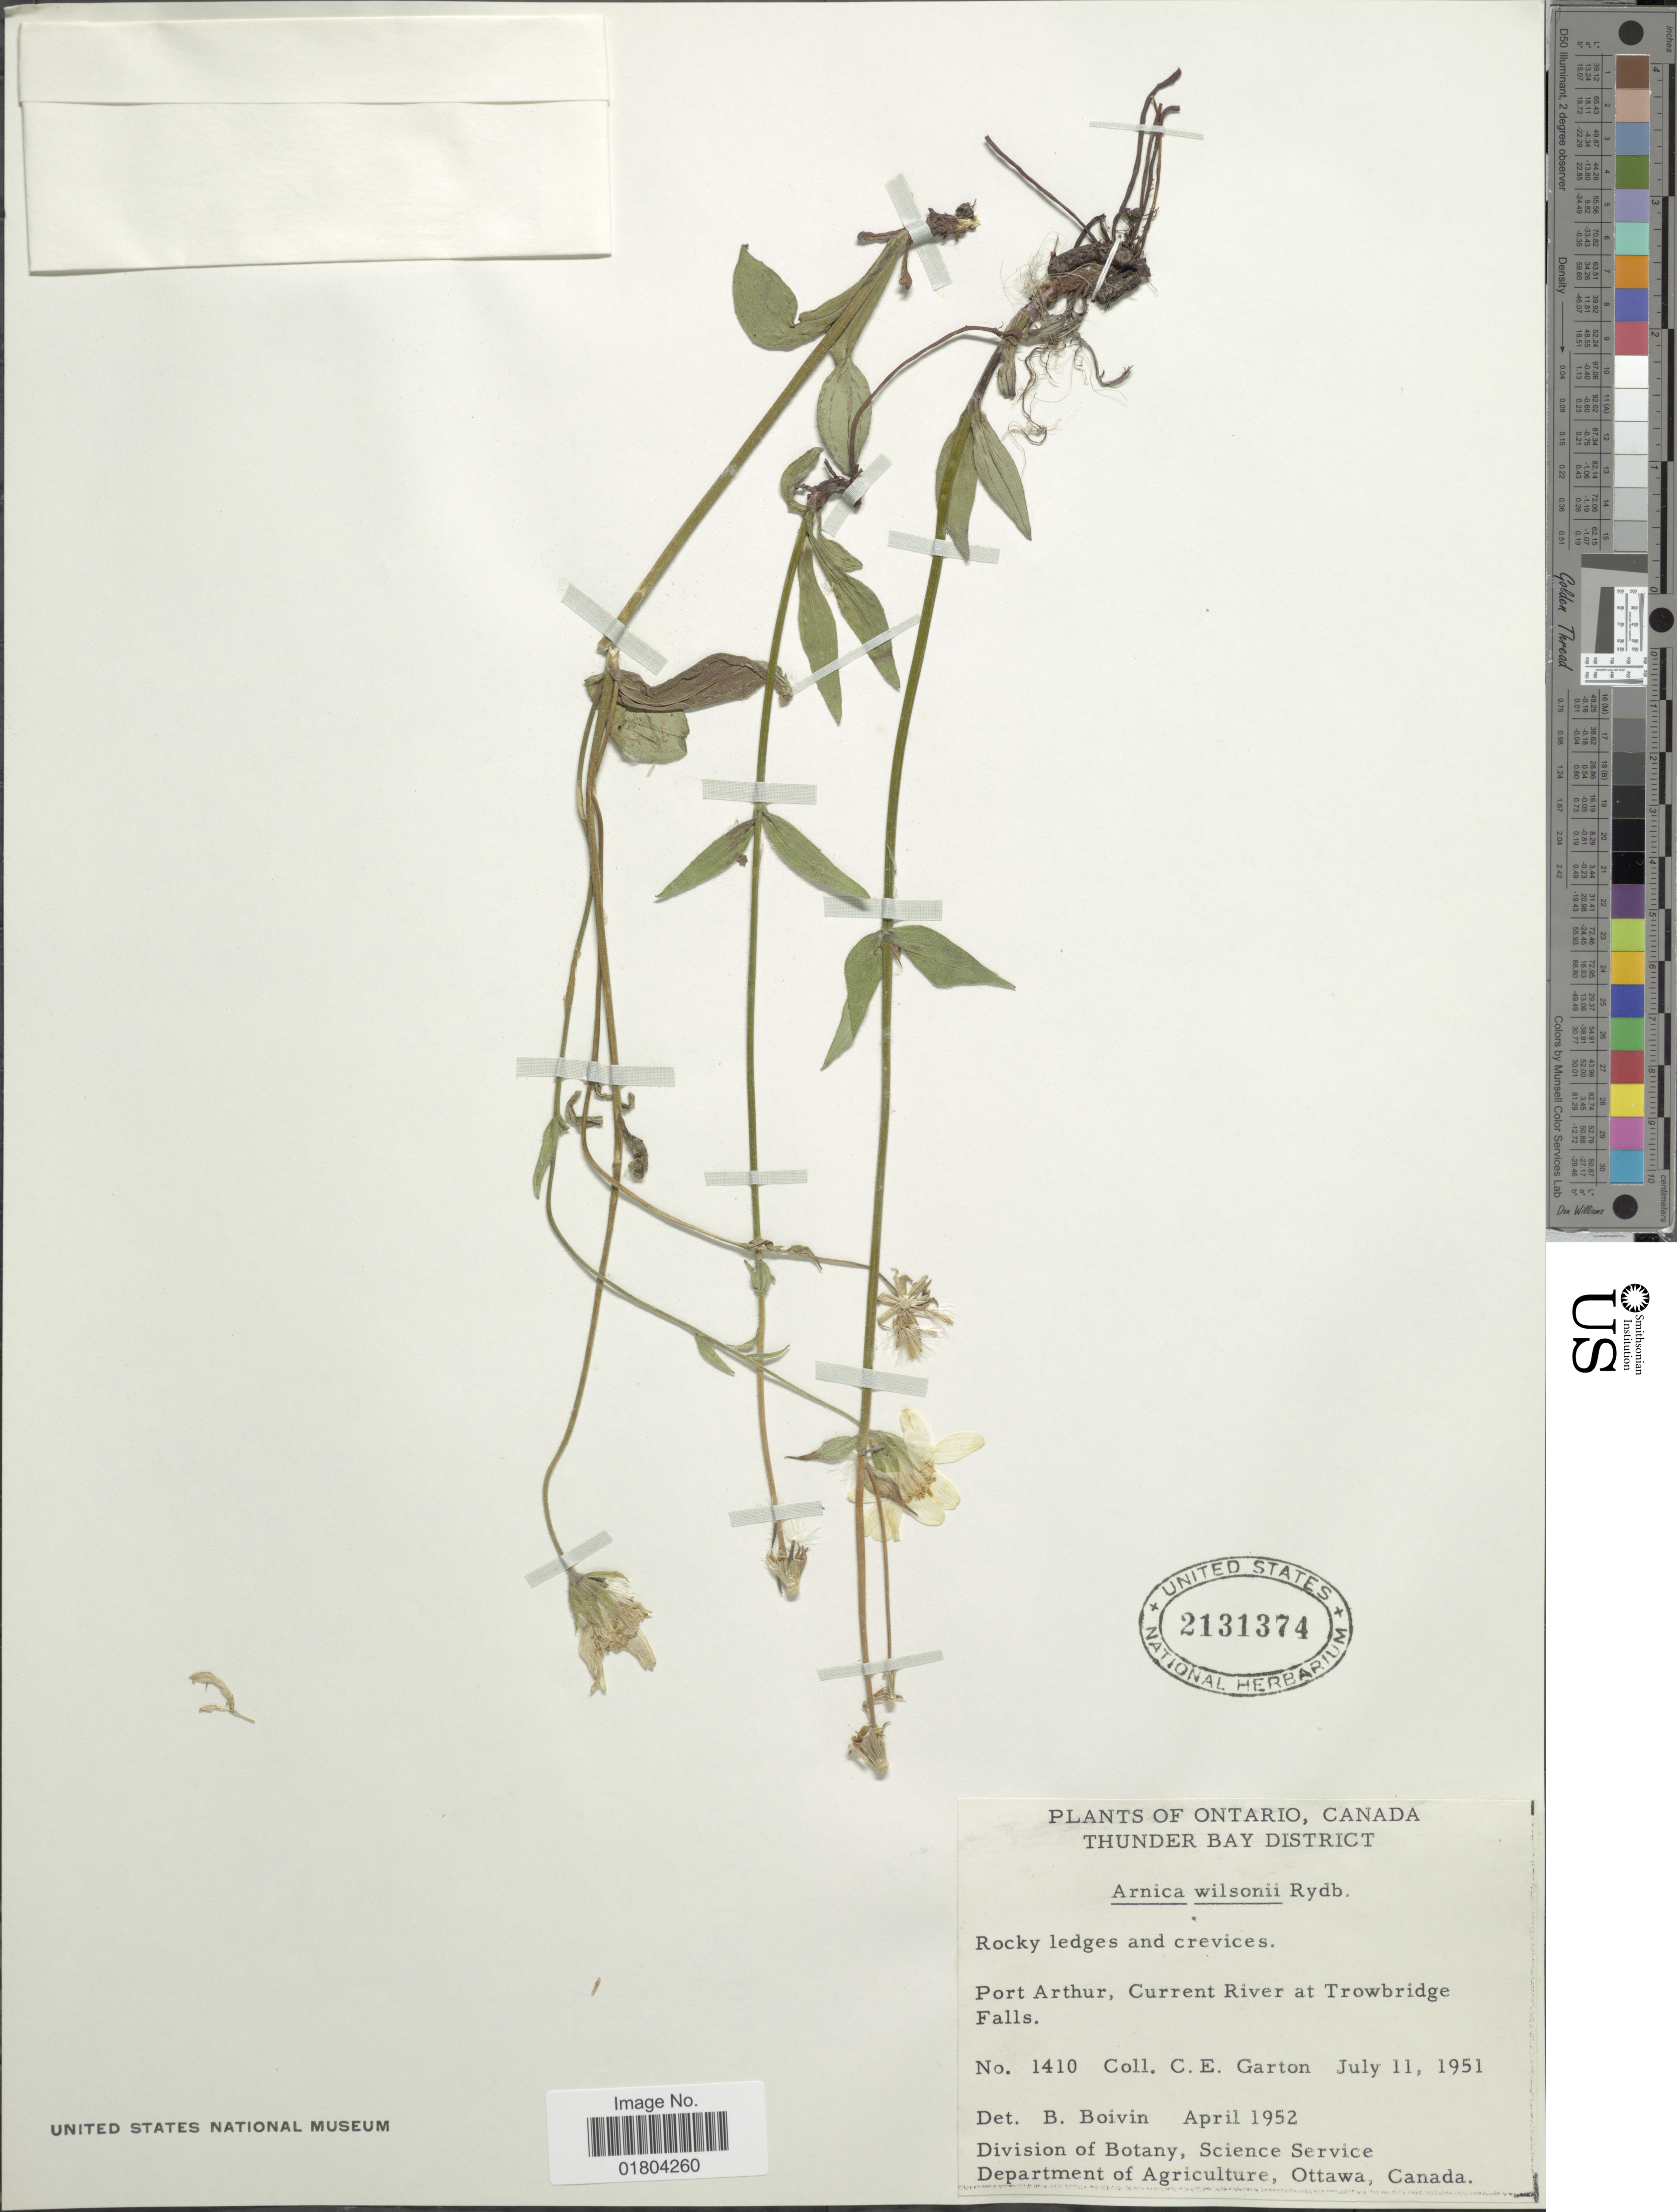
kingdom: Plantae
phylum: Tracheophyta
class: Magnoliopsida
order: Asterales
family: Asteraceae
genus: Arnica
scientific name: Arnica wilsonii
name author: Rydb.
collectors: C. E. Garton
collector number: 1410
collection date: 1951-07-11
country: Canada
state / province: Ontario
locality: Thunder Bay District, Port Arthur, Current River at Trowbridge Falls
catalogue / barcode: US 2131374